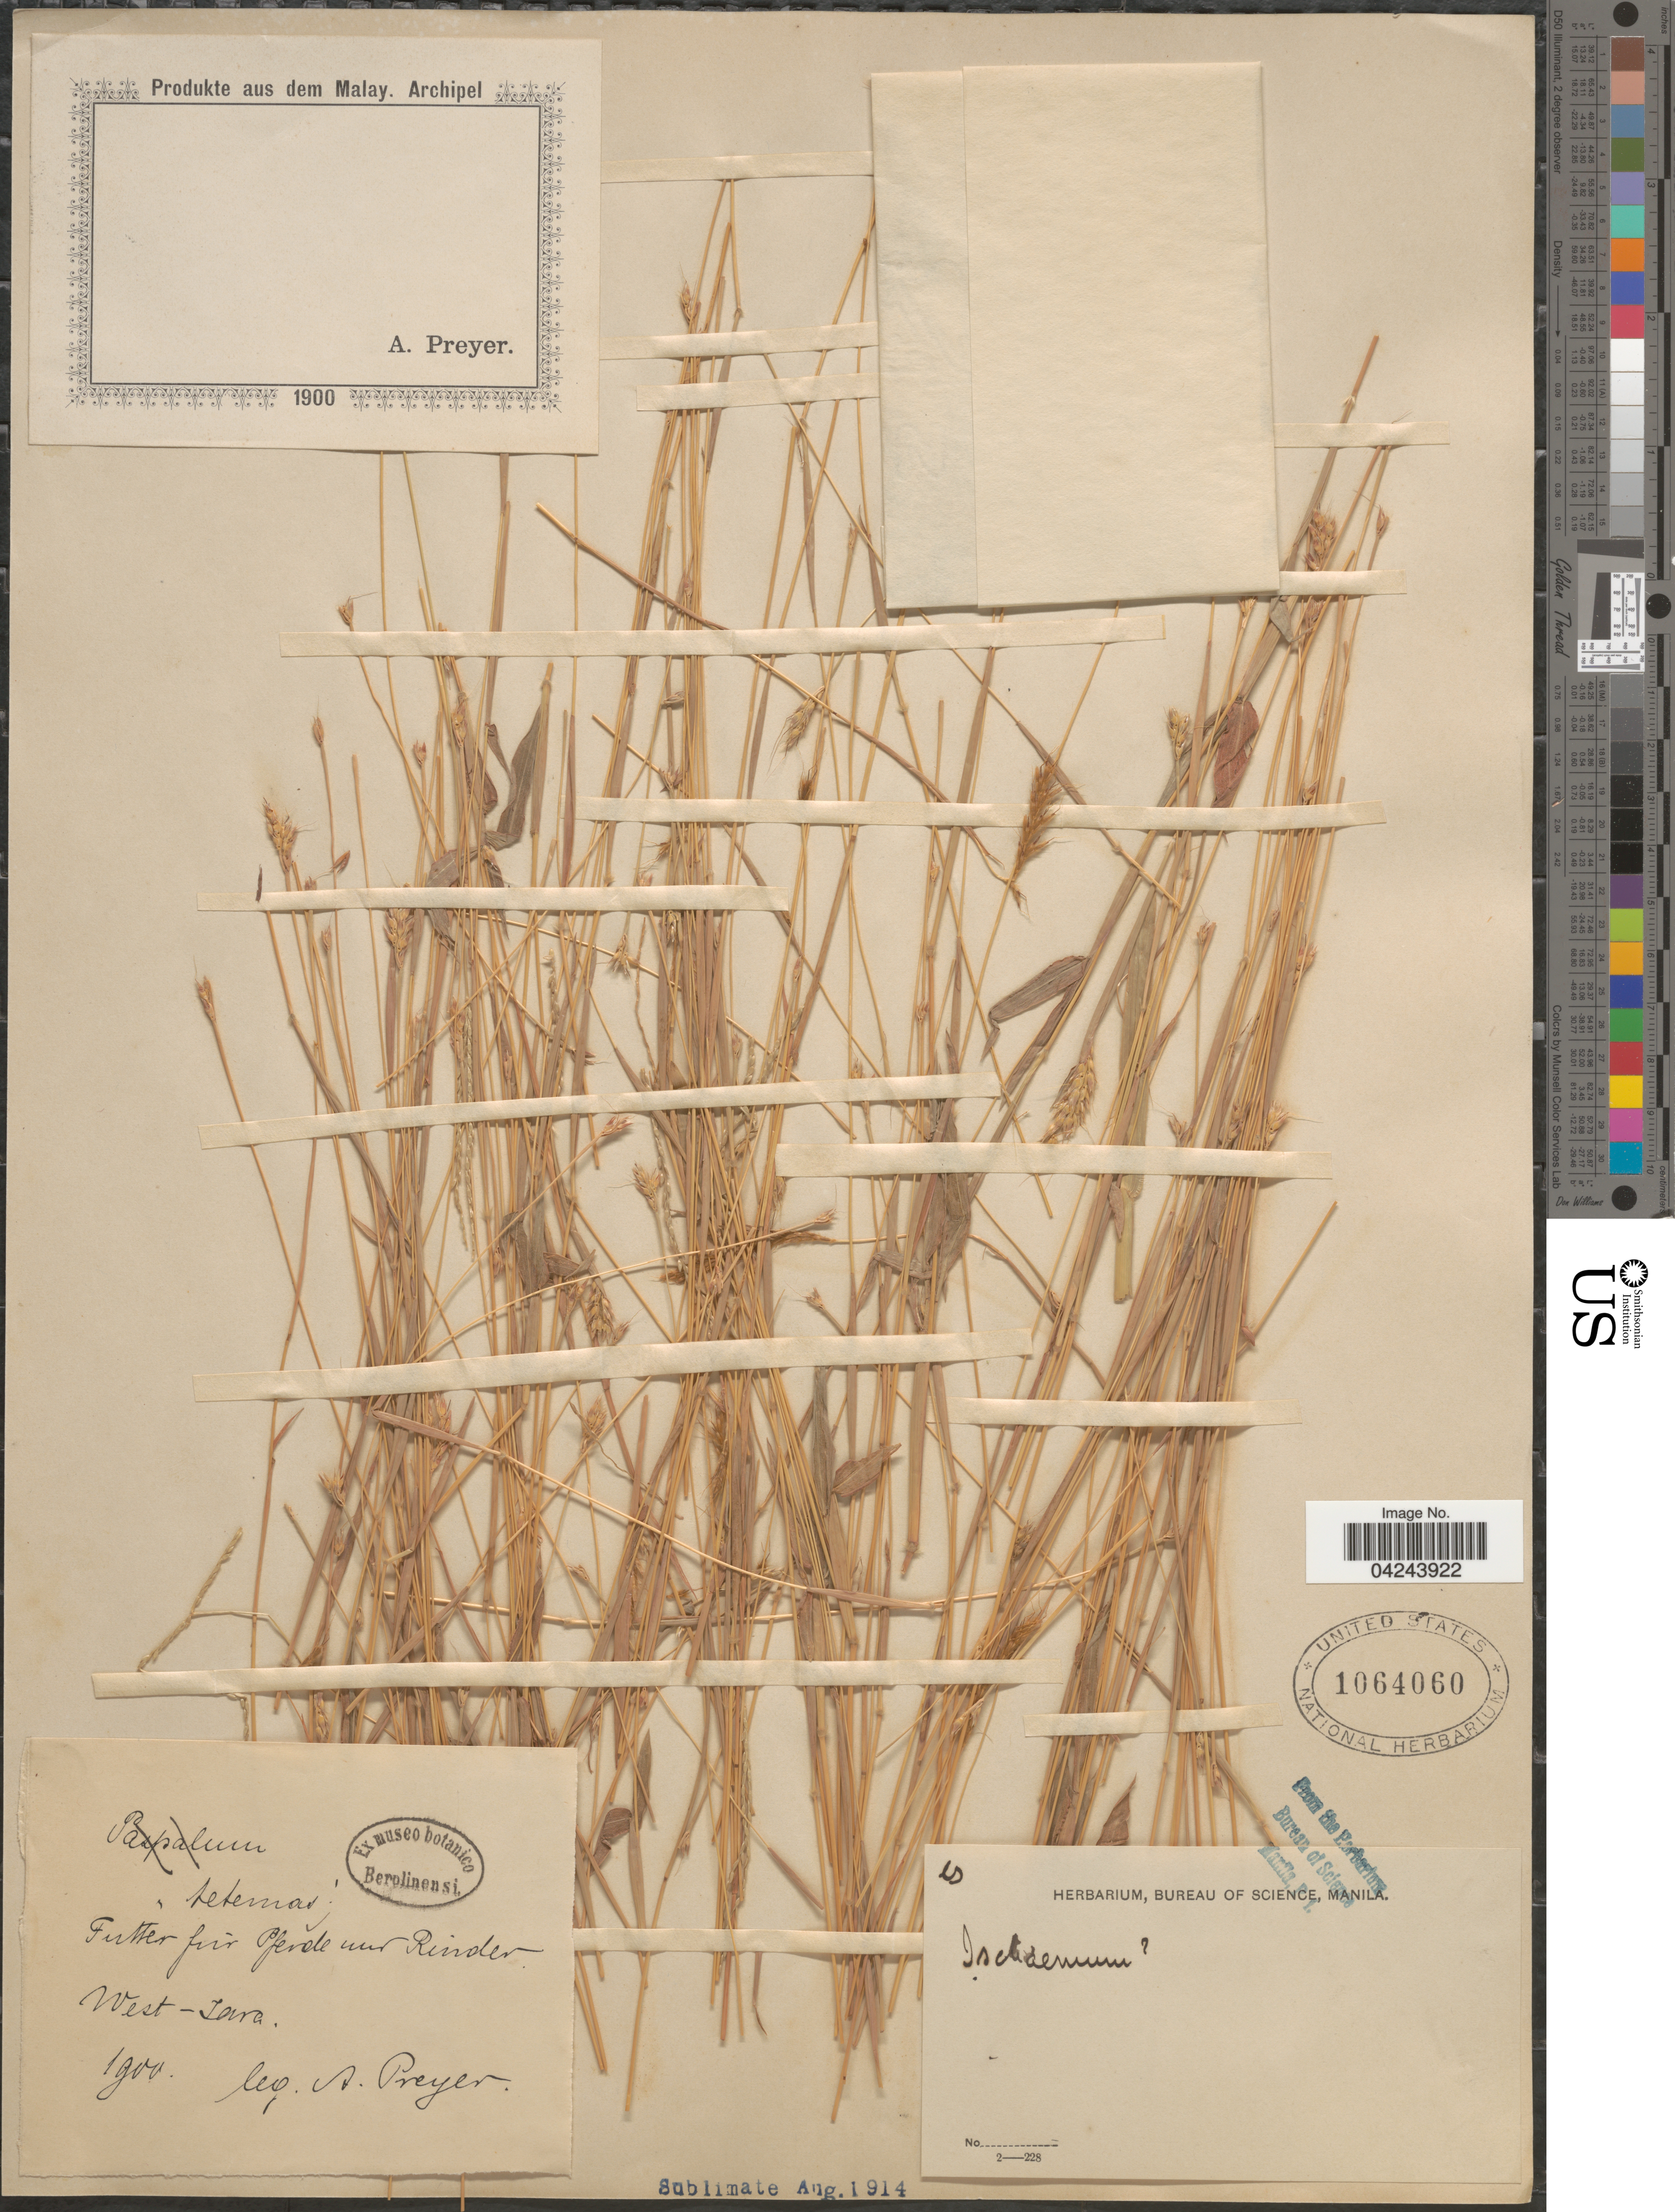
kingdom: Plantae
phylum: Tracheophyta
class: Liliopsida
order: Poales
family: Poaceae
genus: Ischaemum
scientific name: Ischaemum timorense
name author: Kunth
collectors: A. Preyer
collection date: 1900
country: Indonesia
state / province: Java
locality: West Java.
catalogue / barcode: US 1064060